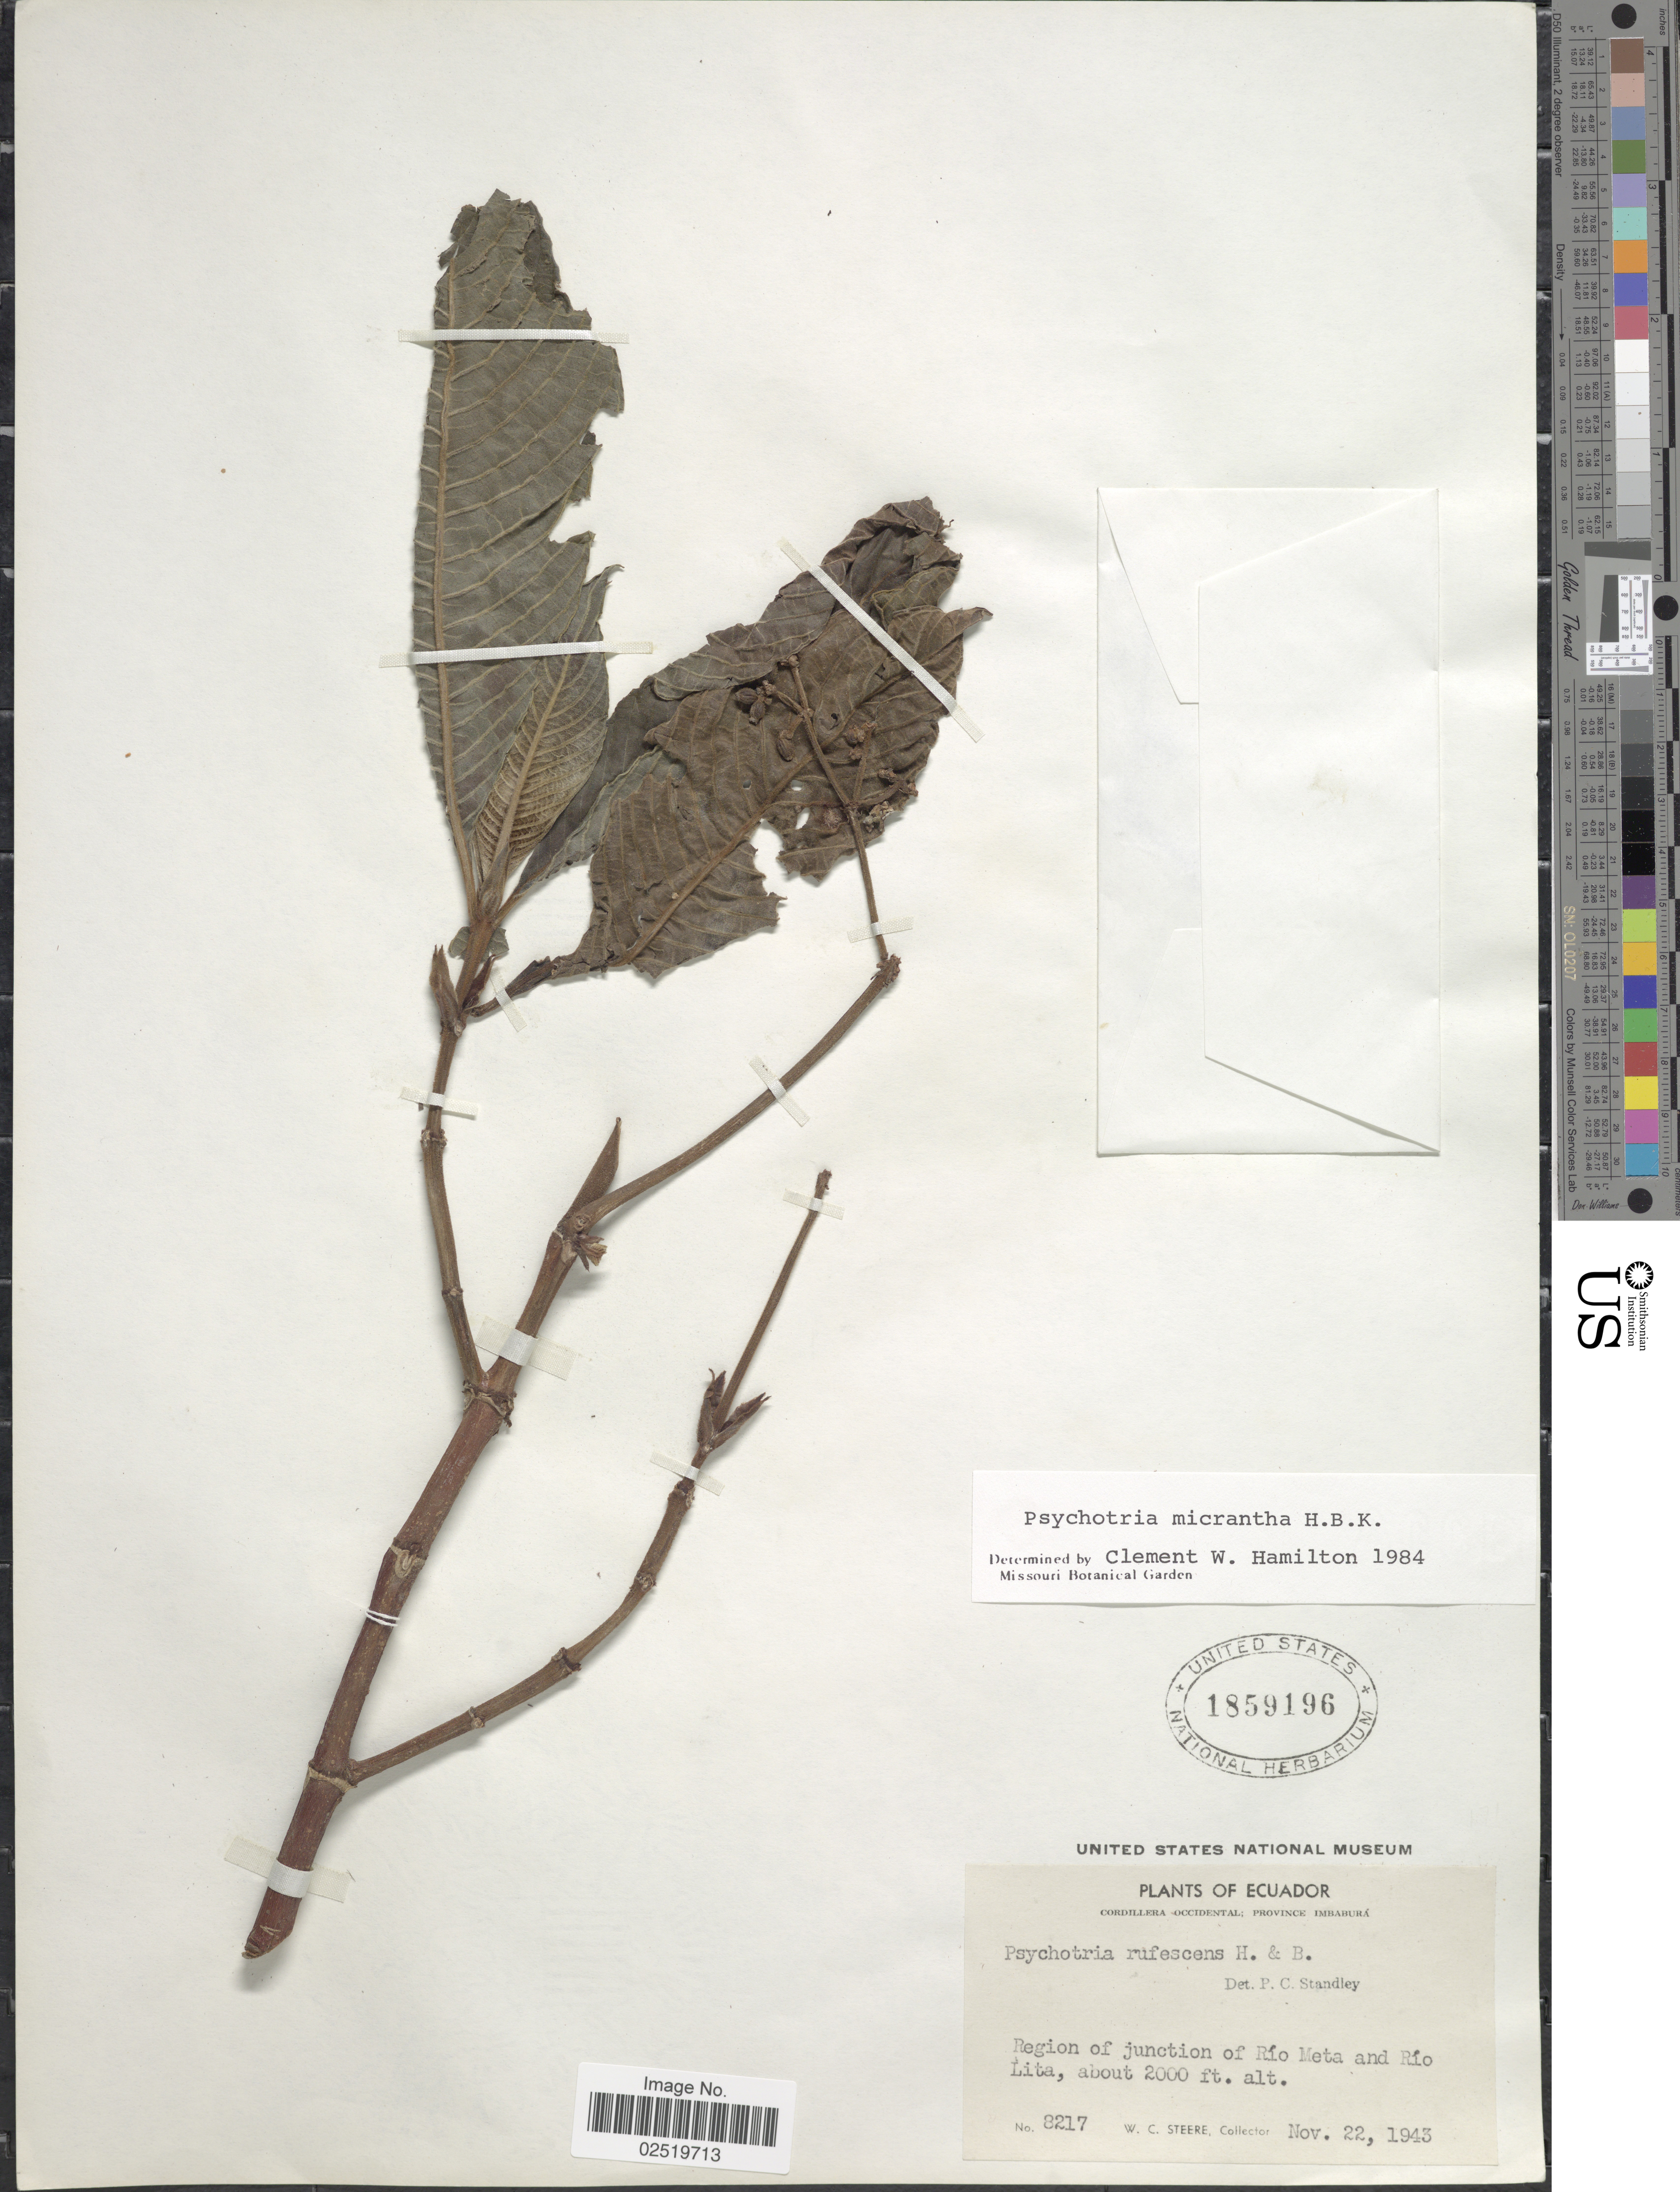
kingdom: Plantae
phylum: Tracheophyta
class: Magnoliopsida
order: Gentianales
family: Rubiaceae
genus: Psychotria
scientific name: Psychotria micrantha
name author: Kunth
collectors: W. C. Steere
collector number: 8217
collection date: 1943-11-22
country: Ecuador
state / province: Imbabura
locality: Cordillera Occidental, Region of junction of Rio Meta and Rio Lita.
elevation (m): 610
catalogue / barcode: US 1859196